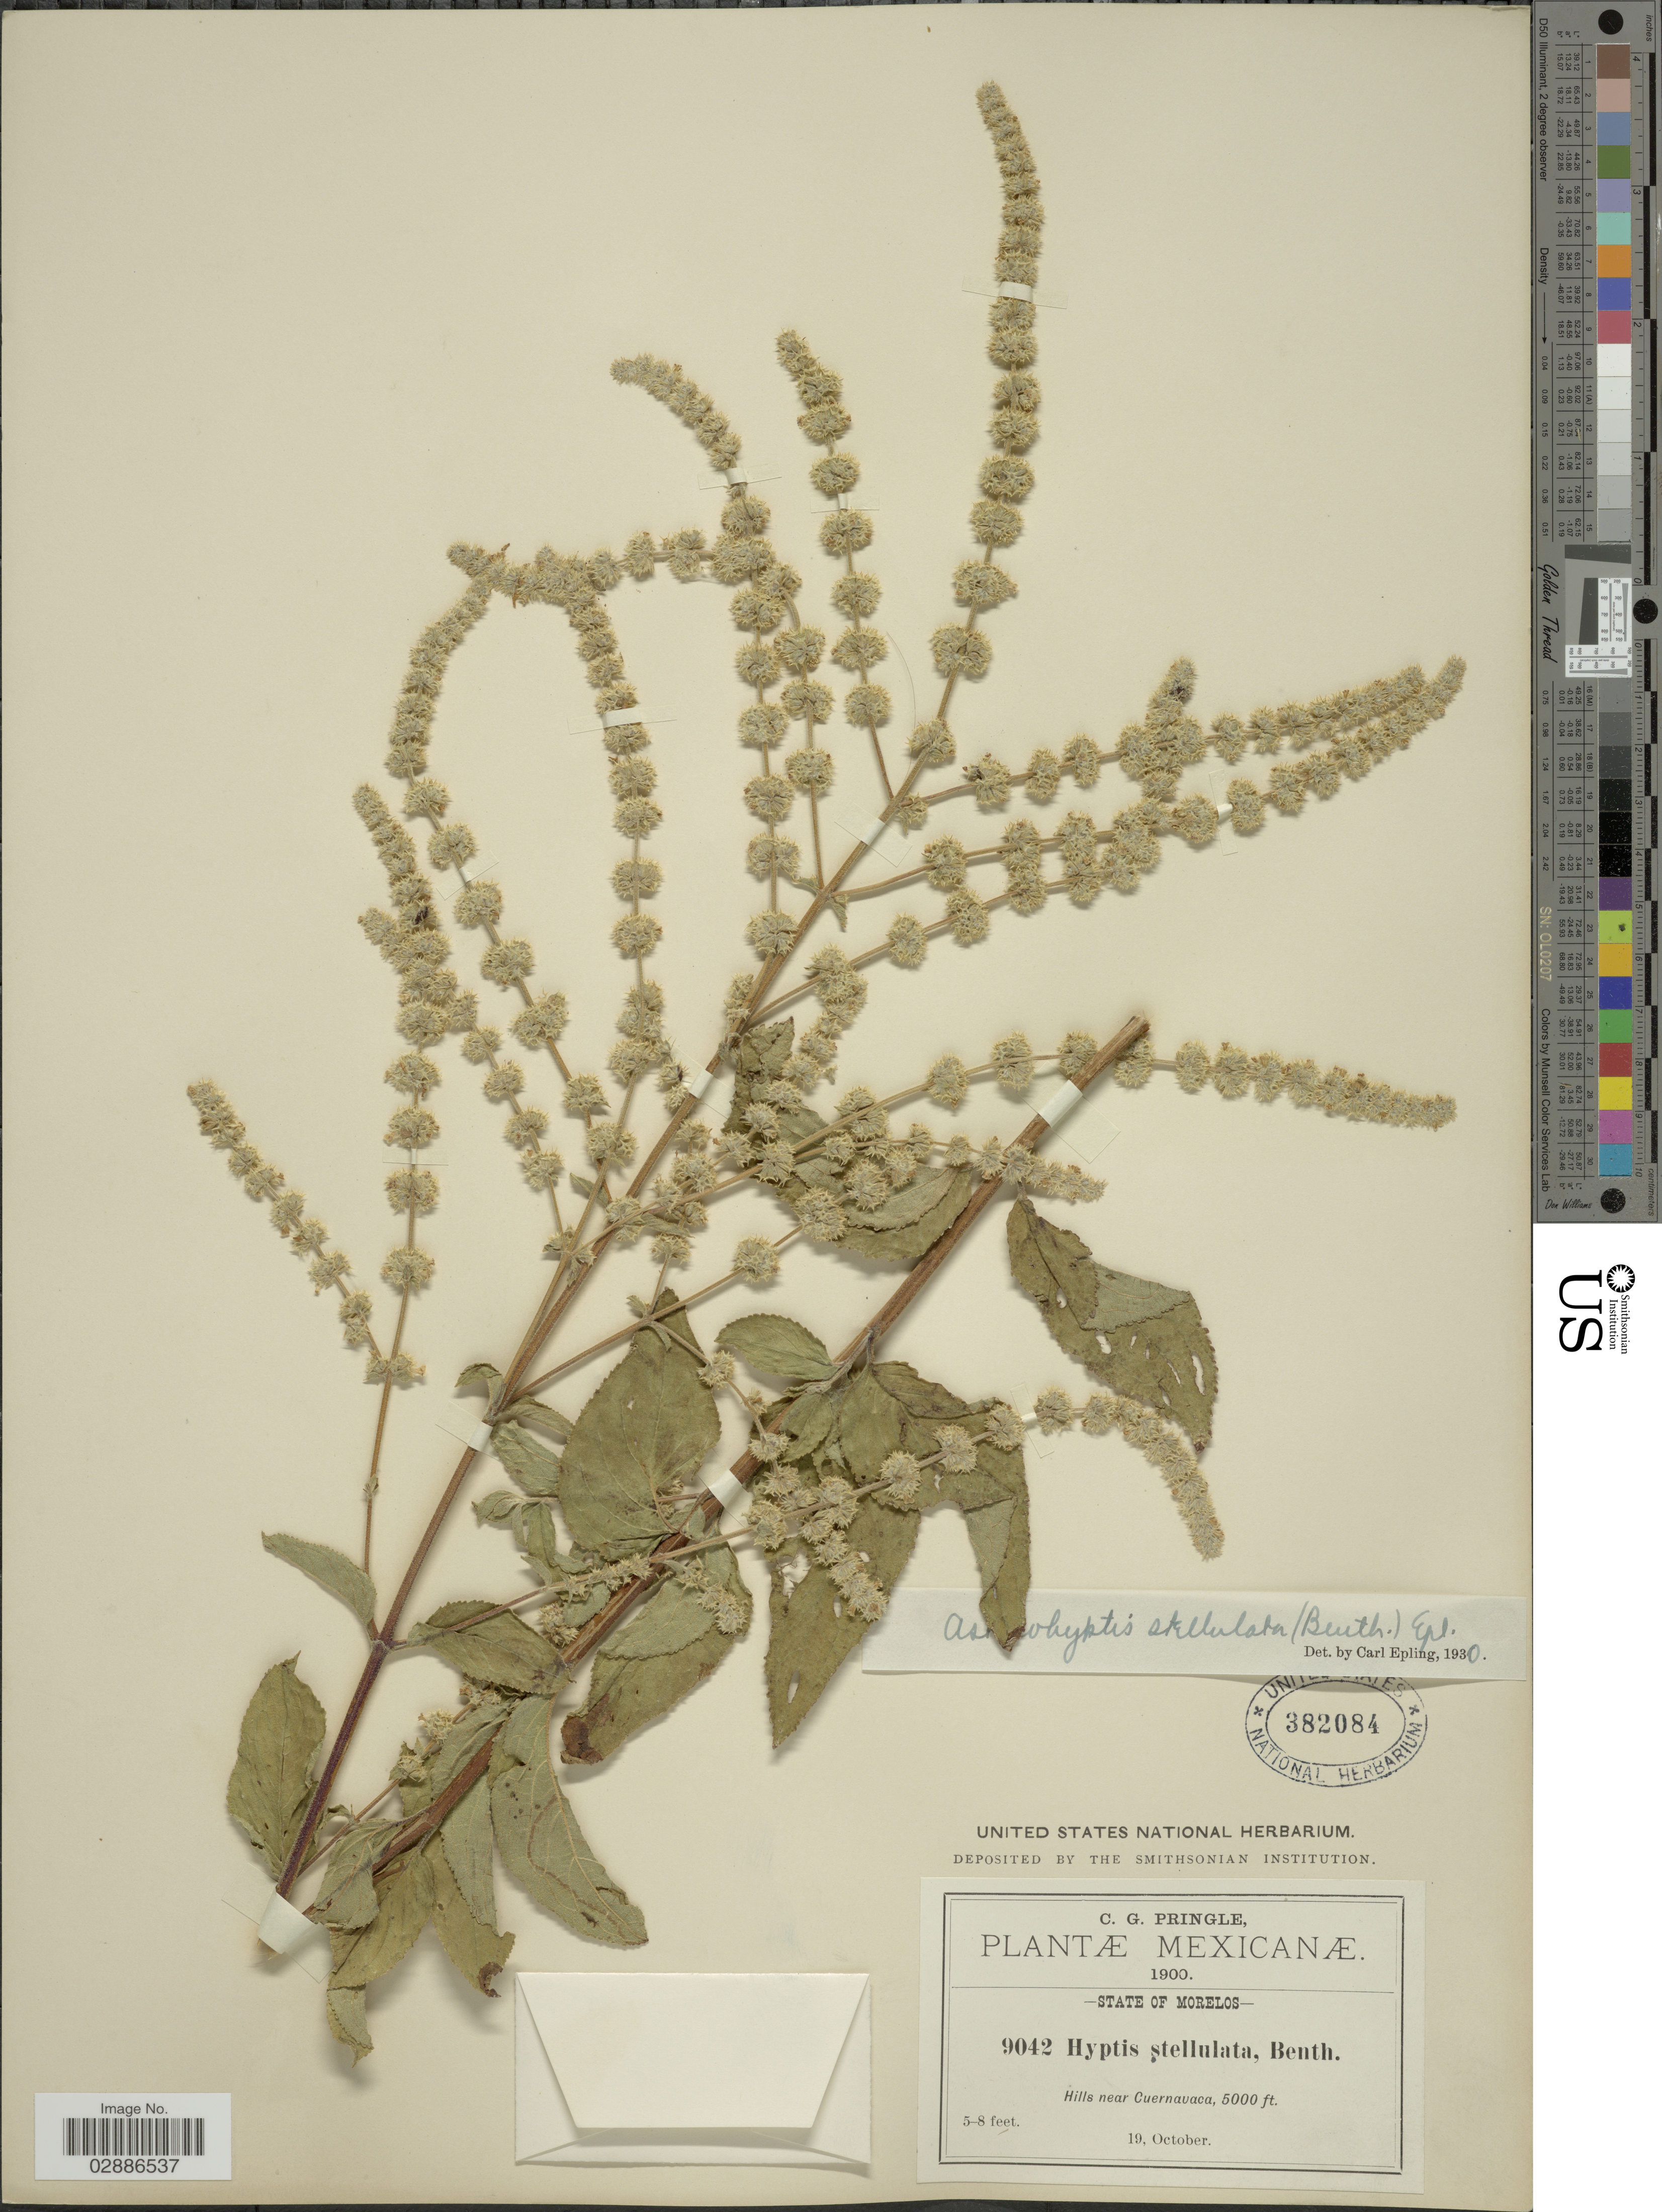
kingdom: Plantae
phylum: Tracheophyta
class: Magnoliopsida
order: Lamiales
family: Lamiaceae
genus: Asterohyptis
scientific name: Asterohyptis stellulata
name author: (Benth.) Epling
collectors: C. G. Pringle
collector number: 9042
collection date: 1900-10-19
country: Mexico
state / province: Jalisco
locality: Hills near Cuernavaca.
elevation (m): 1524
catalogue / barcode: US 382084